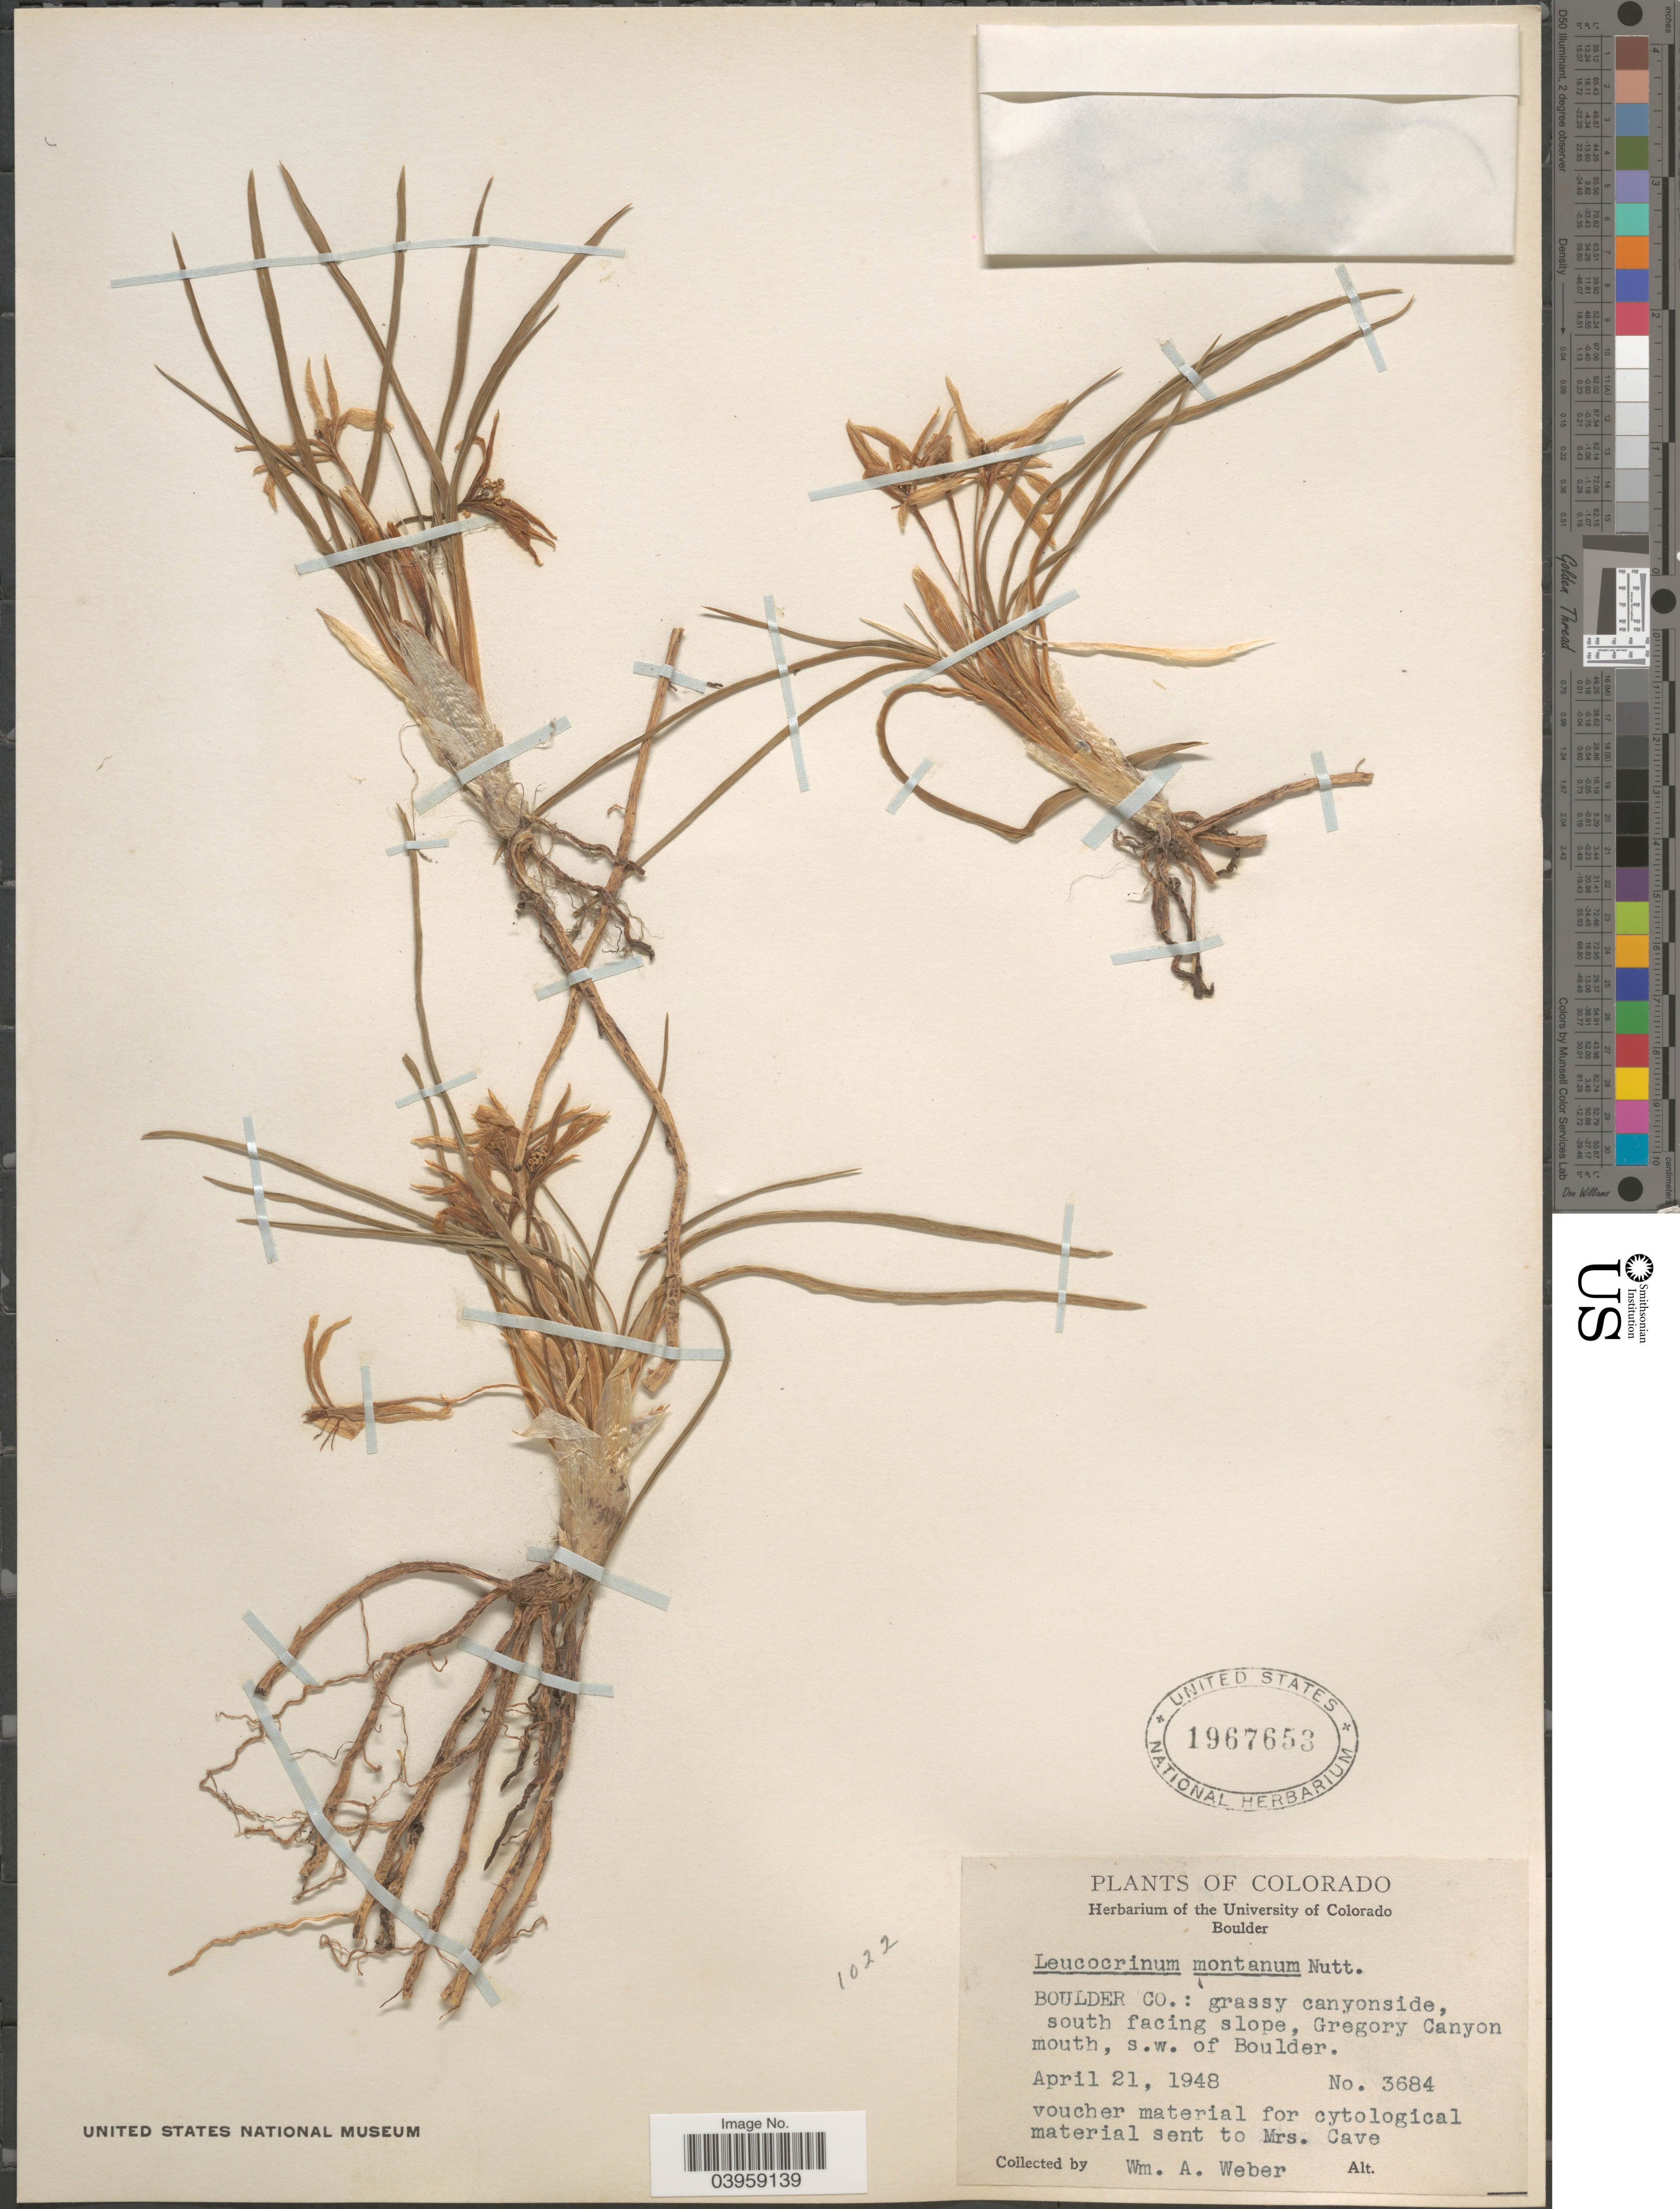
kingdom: Plantae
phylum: Tracheophyta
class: Liliopsida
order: Asparagales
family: Asparagaceae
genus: Leucocrinum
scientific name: Leucocrinum montanum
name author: Nutt.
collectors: W. A. Weber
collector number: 3684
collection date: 1948-04-21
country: United States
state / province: Colorado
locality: Boulder Co.: canyonside, south facing slope, Gregory Canyon mouth, s.w. of Boulder.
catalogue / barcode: US 1967653